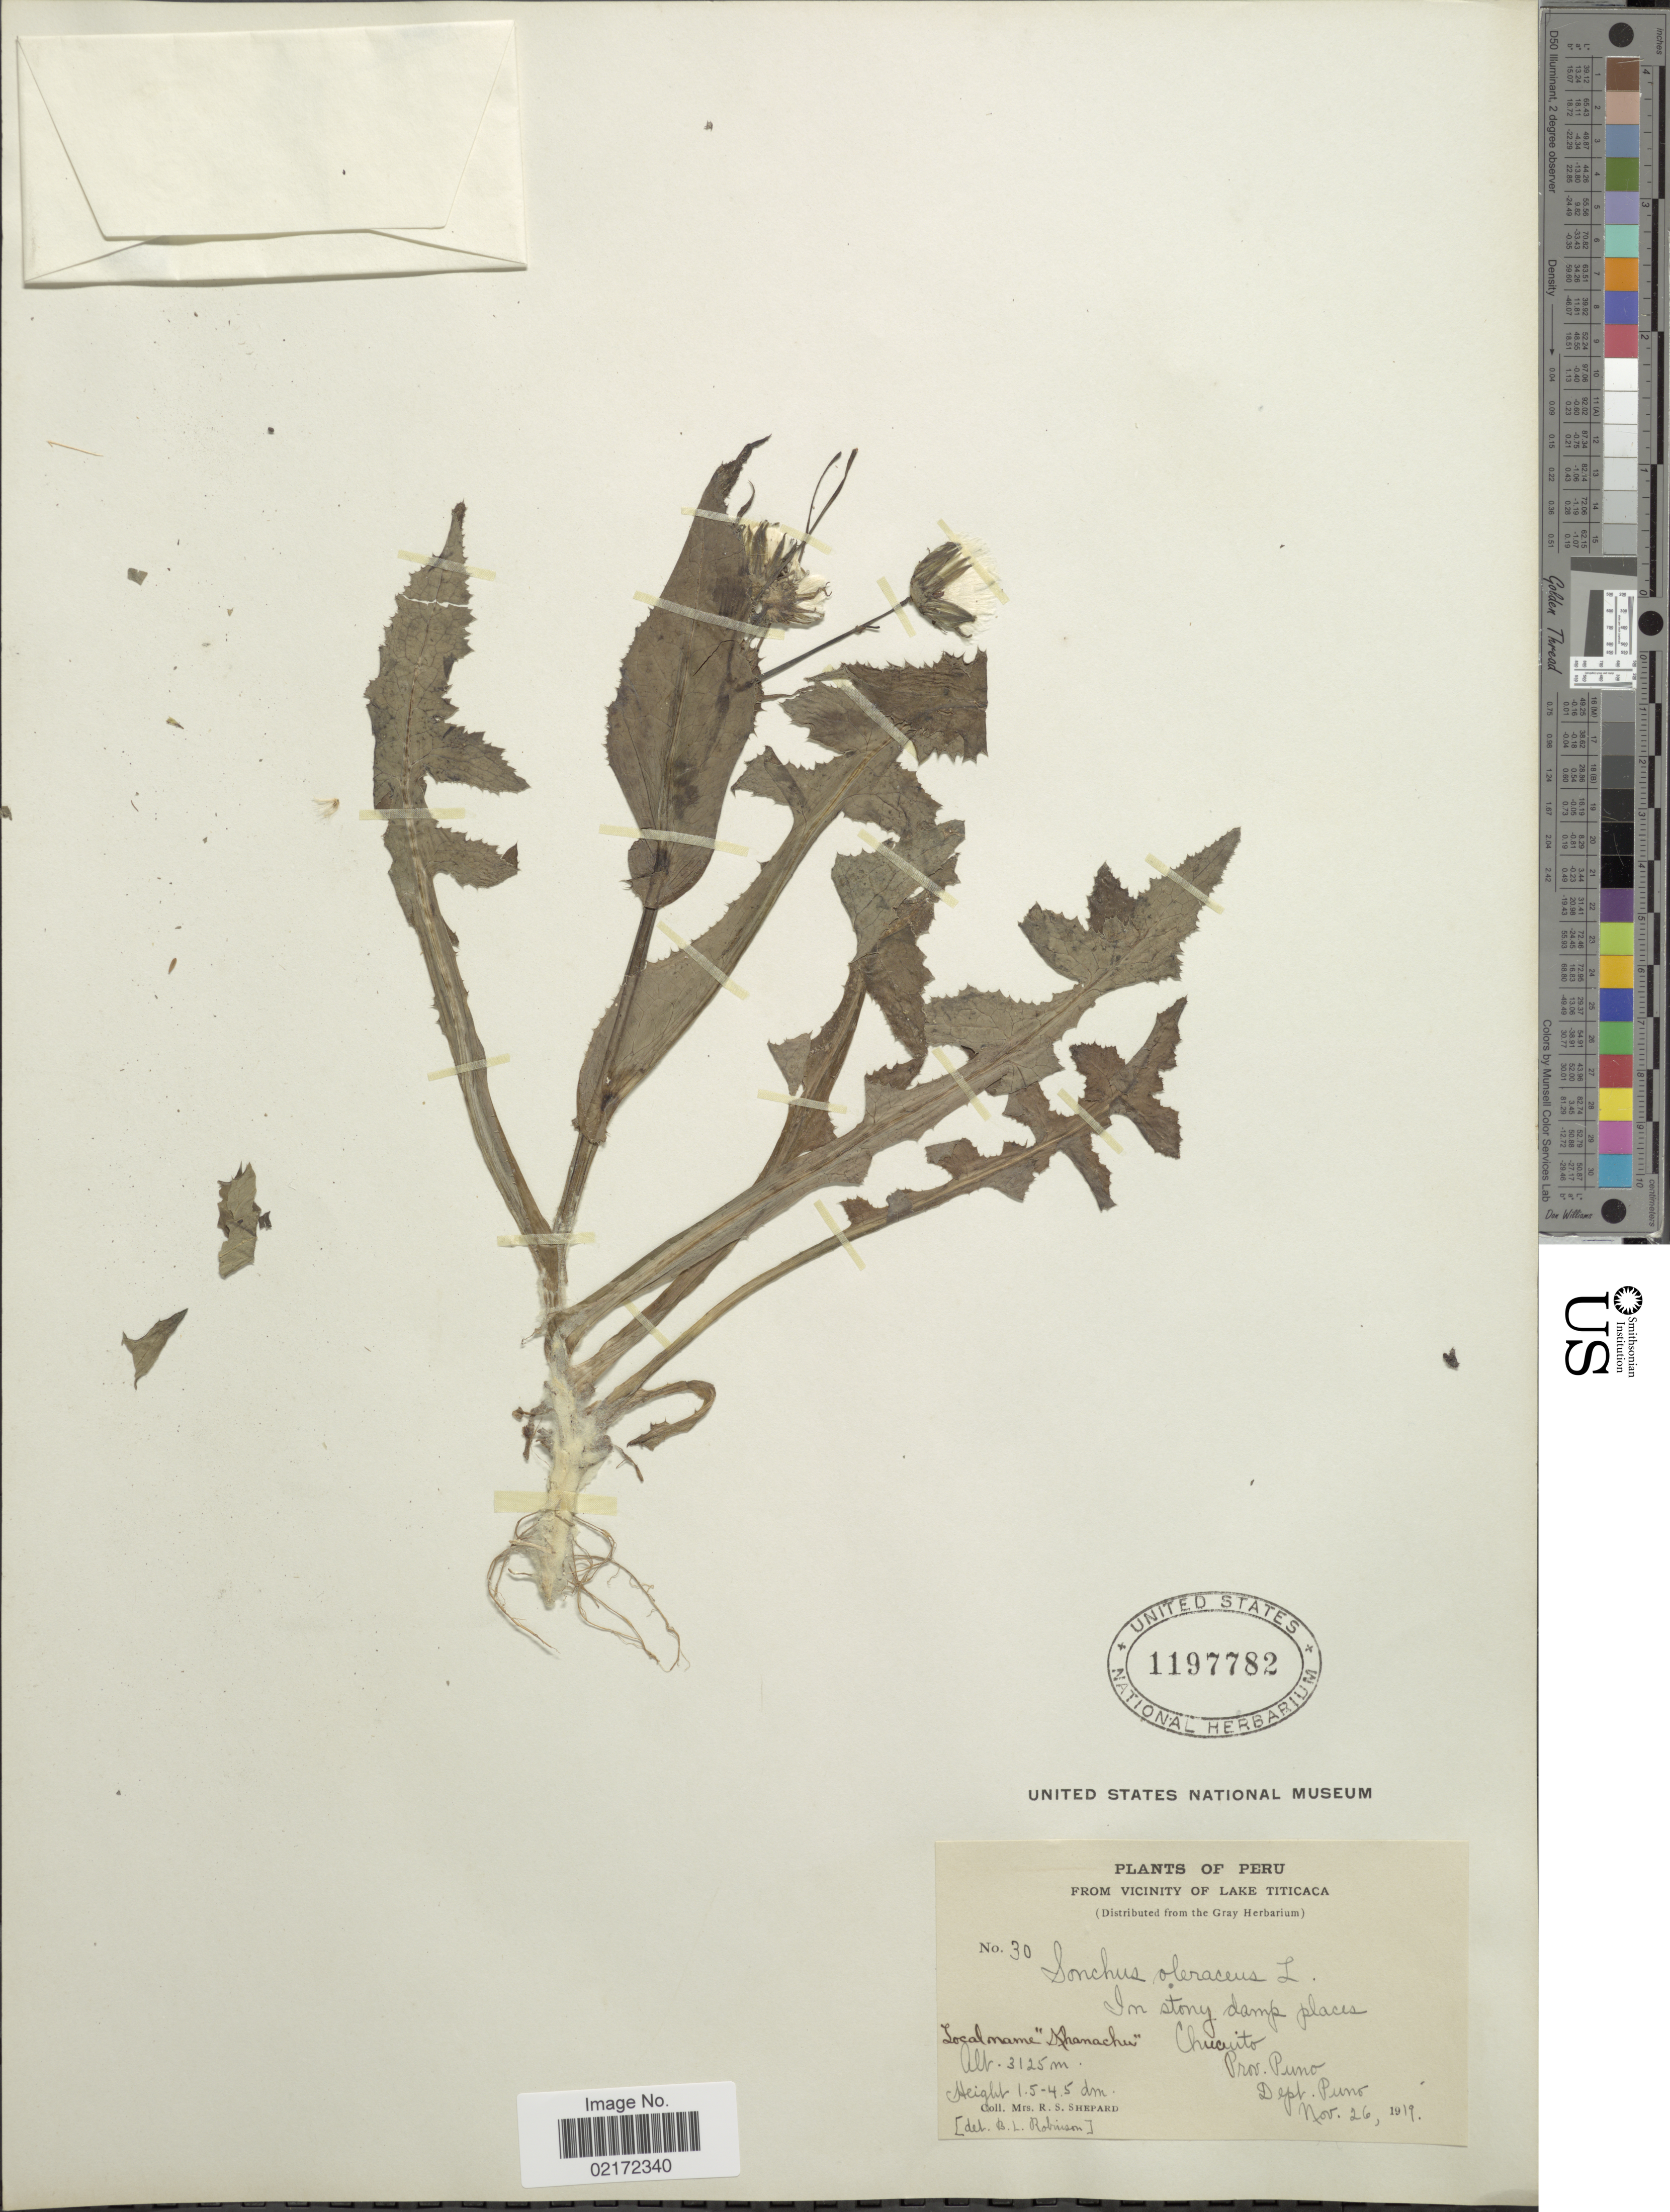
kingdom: Plantae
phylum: Tracheophyta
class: Magnoliopsida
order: Asterales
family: Asteraceae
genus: Sonchus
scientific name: Sonchus oleraceus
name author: L.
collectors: R. Shepard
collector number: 30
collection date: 1919-11-26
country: Peru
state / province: Puno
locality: Vicinity of Lake Titicaca. Chucuito. Dept. Puno.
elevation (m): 3125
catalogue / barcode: US 1197782